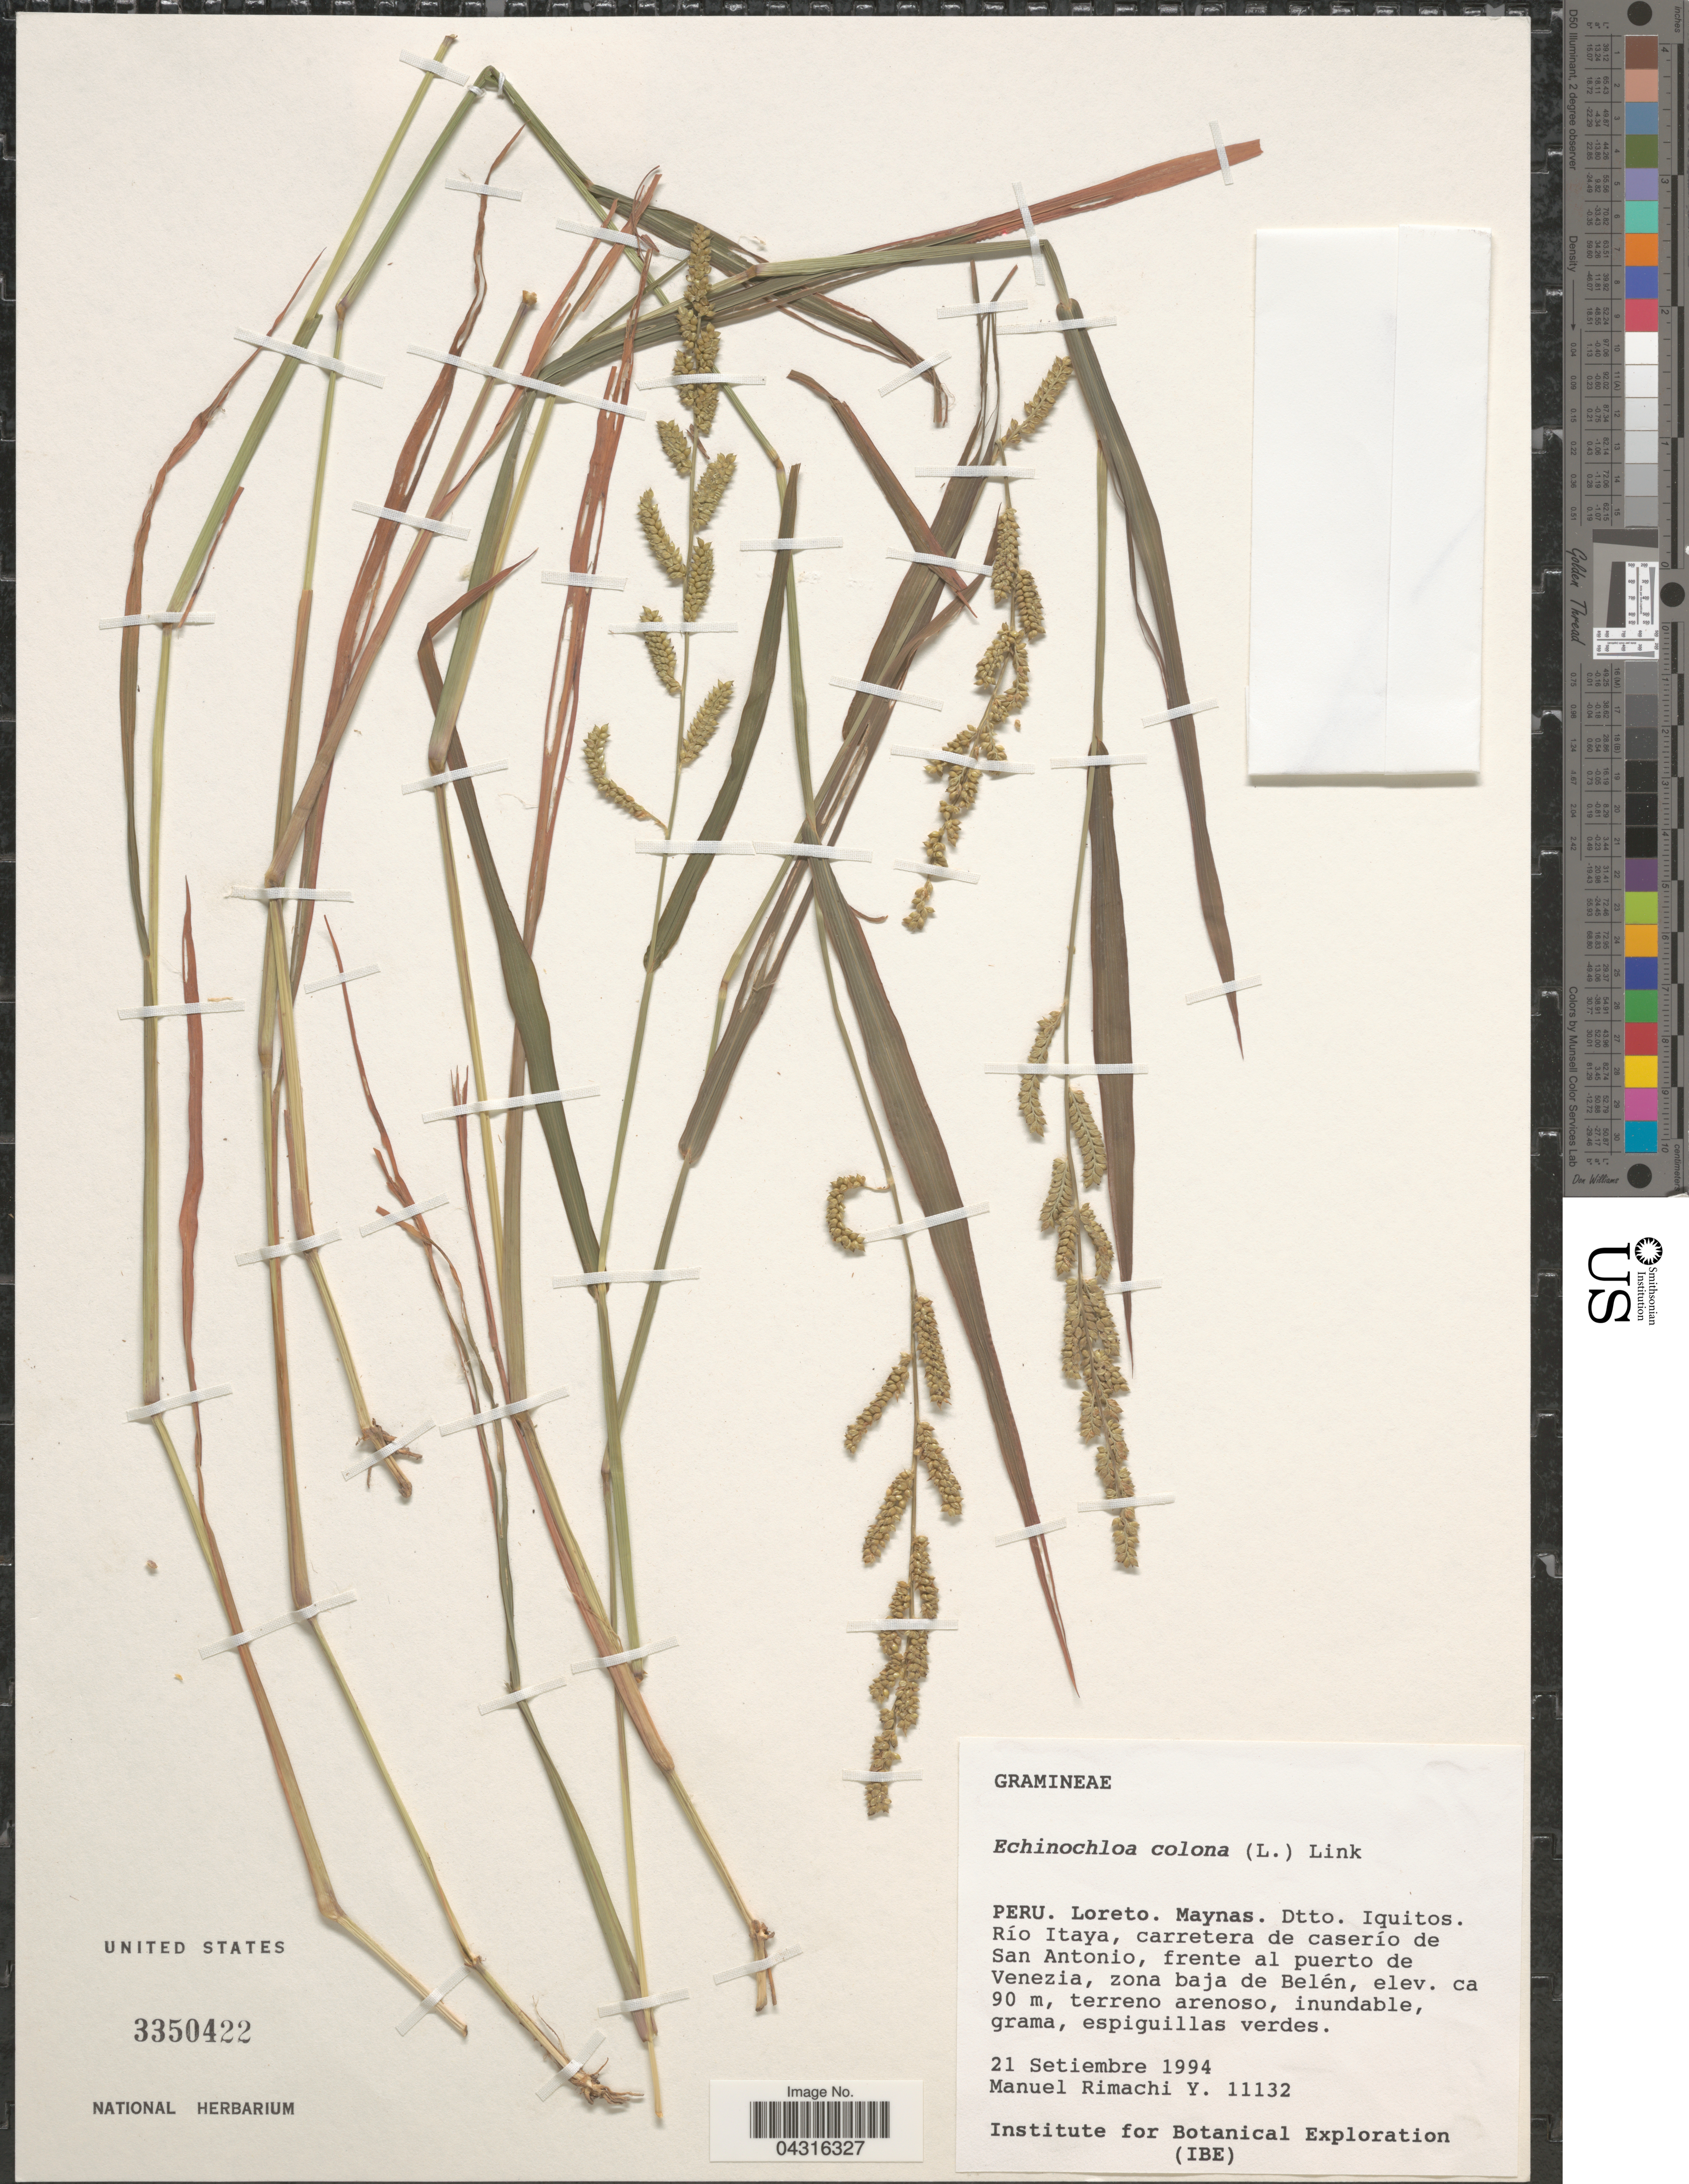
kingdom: Plantae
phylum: Tracheophyta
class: Liliopsida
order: Poales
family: Poaceae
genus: Echinochloa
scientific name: Echinochloa colona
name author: (L.) Link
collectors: M. Rimachi Y.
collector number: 11132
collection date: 1994-09-21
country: Peru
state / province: Loreto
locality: Maynas. Dtto. Iquitos. Río Itaya, carretera de caserío de San Antonio, frente al puerto de Venezia, zona baja de Belén. Institute for Botanical Exploration (IBE).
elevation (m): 90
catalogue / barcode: US 3350422